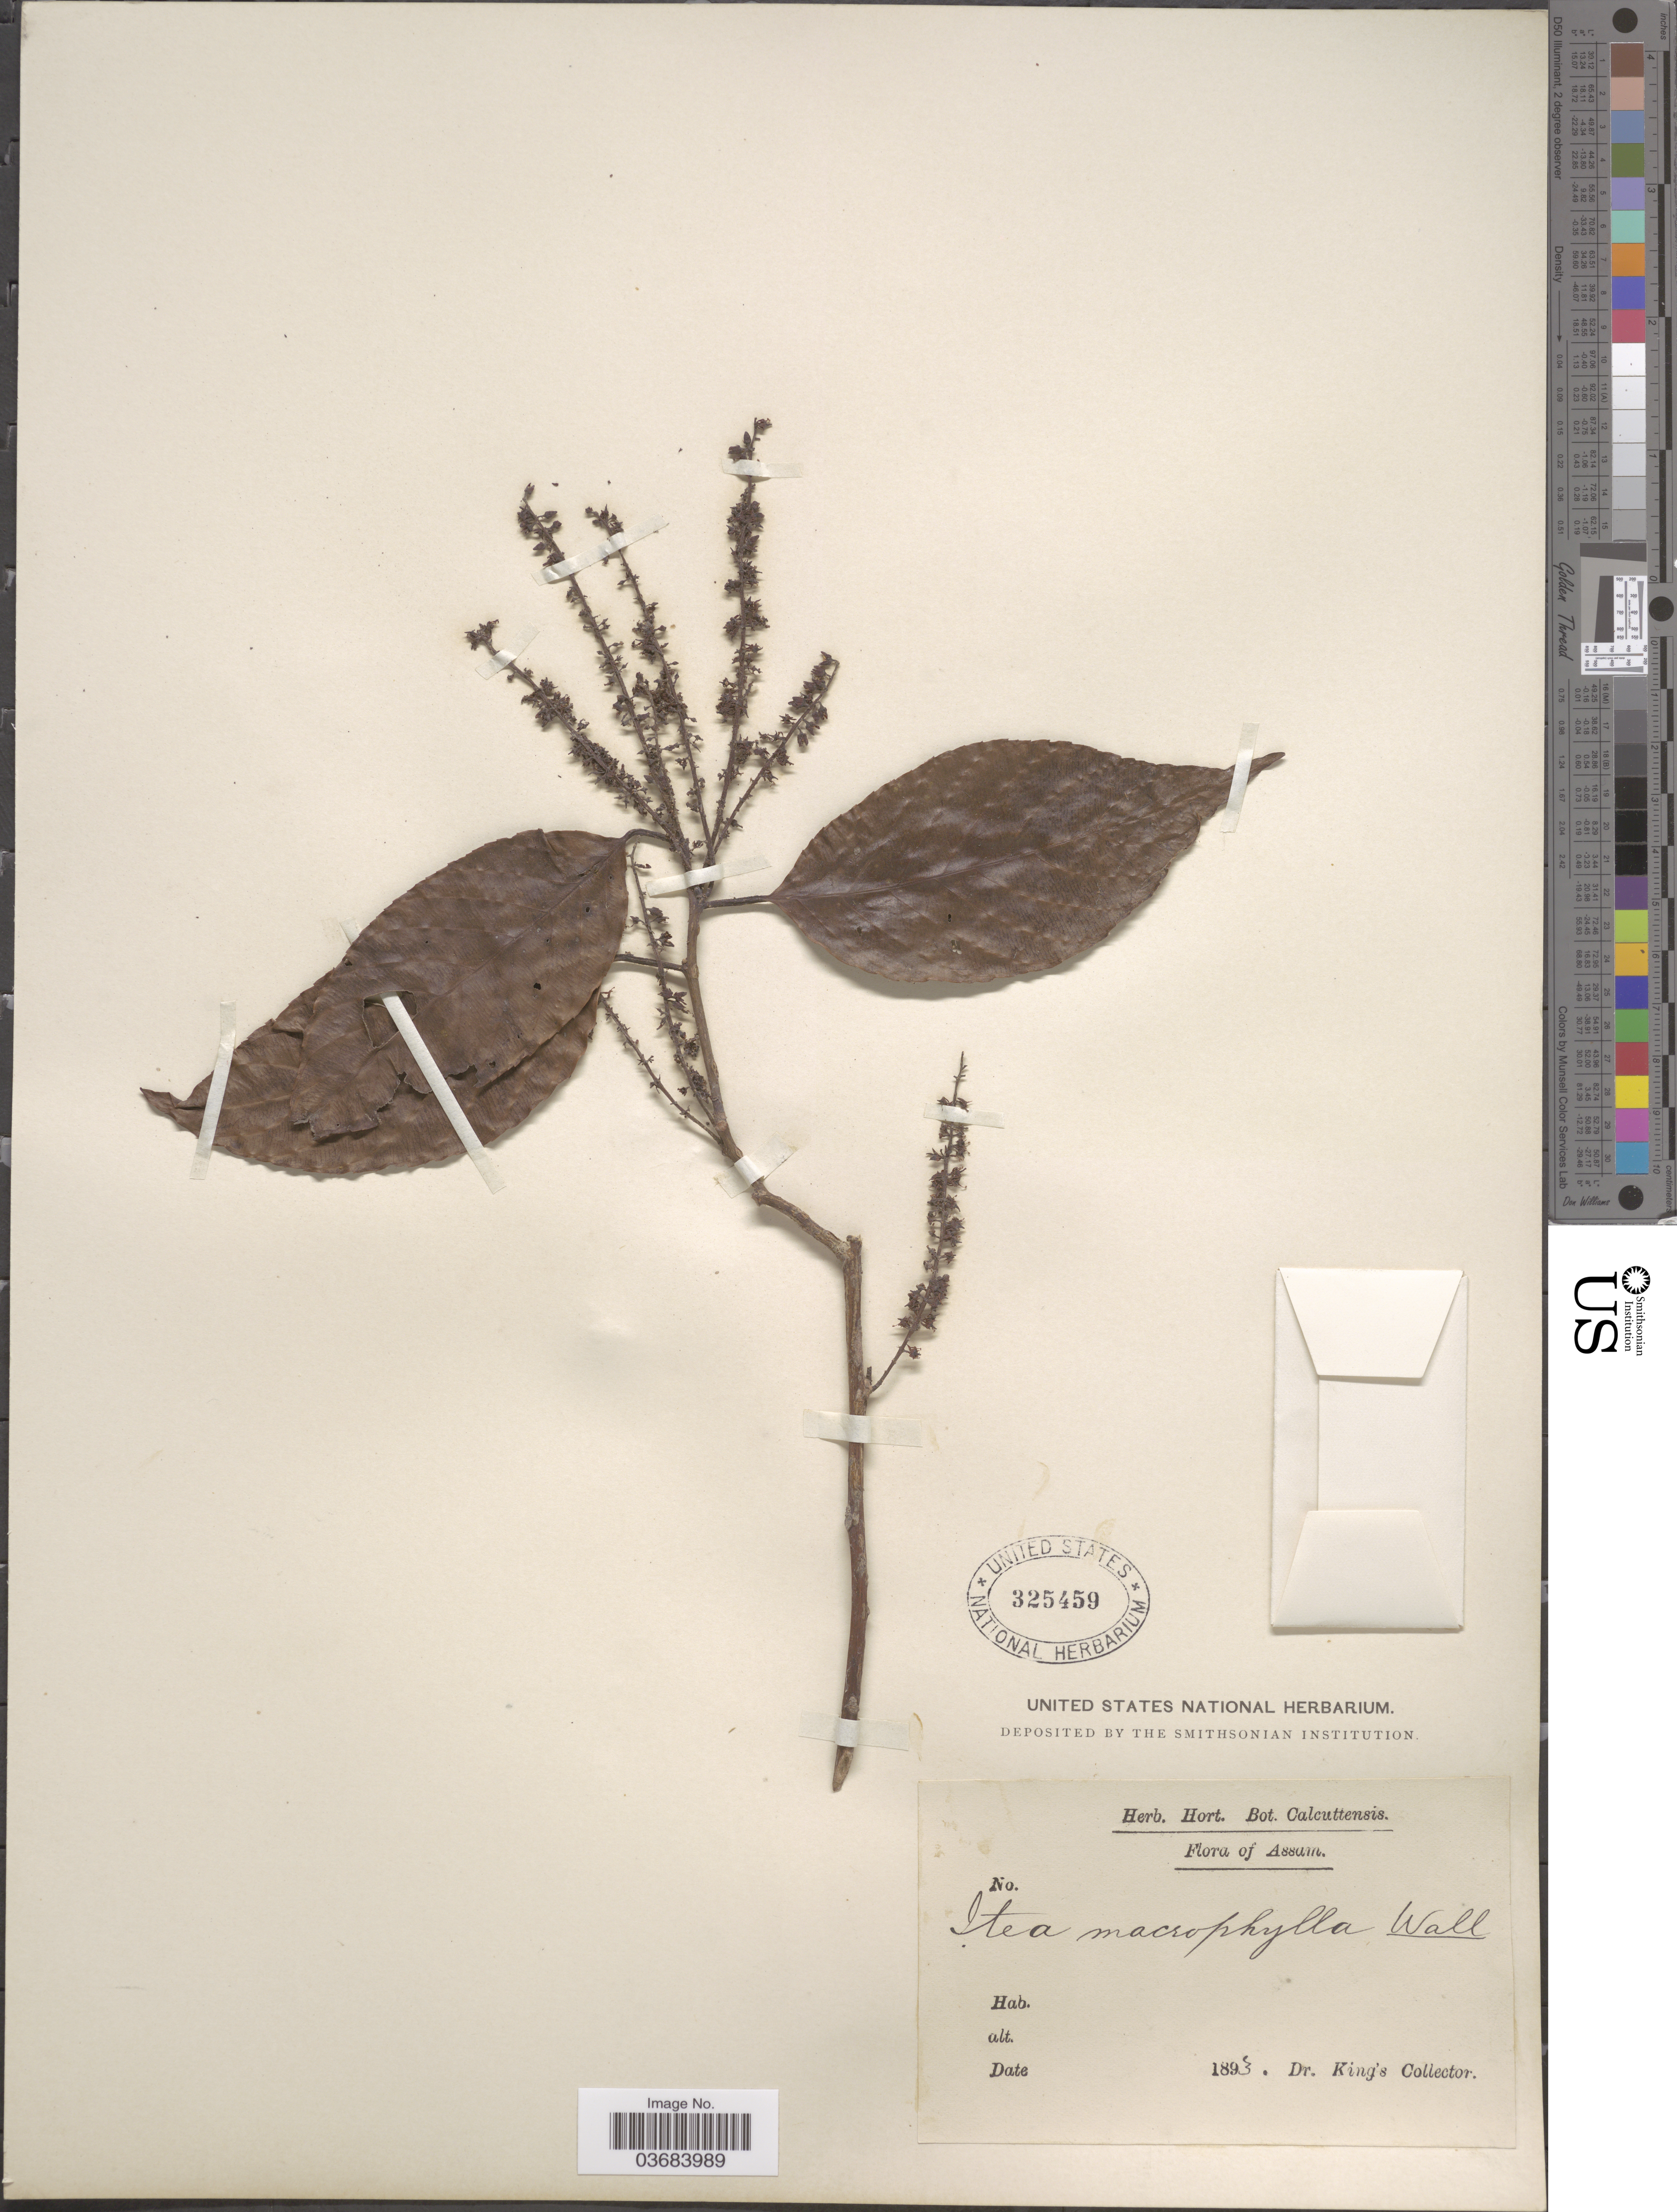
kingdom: Plantae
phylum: Tracheophyta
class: Magnoliopsida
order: Saxifragales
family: Iteaceae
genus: Itea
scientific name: Itea macrophylla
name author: Wall.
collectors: G. King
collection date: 1893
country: India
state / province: Assam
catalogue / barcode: US 325459